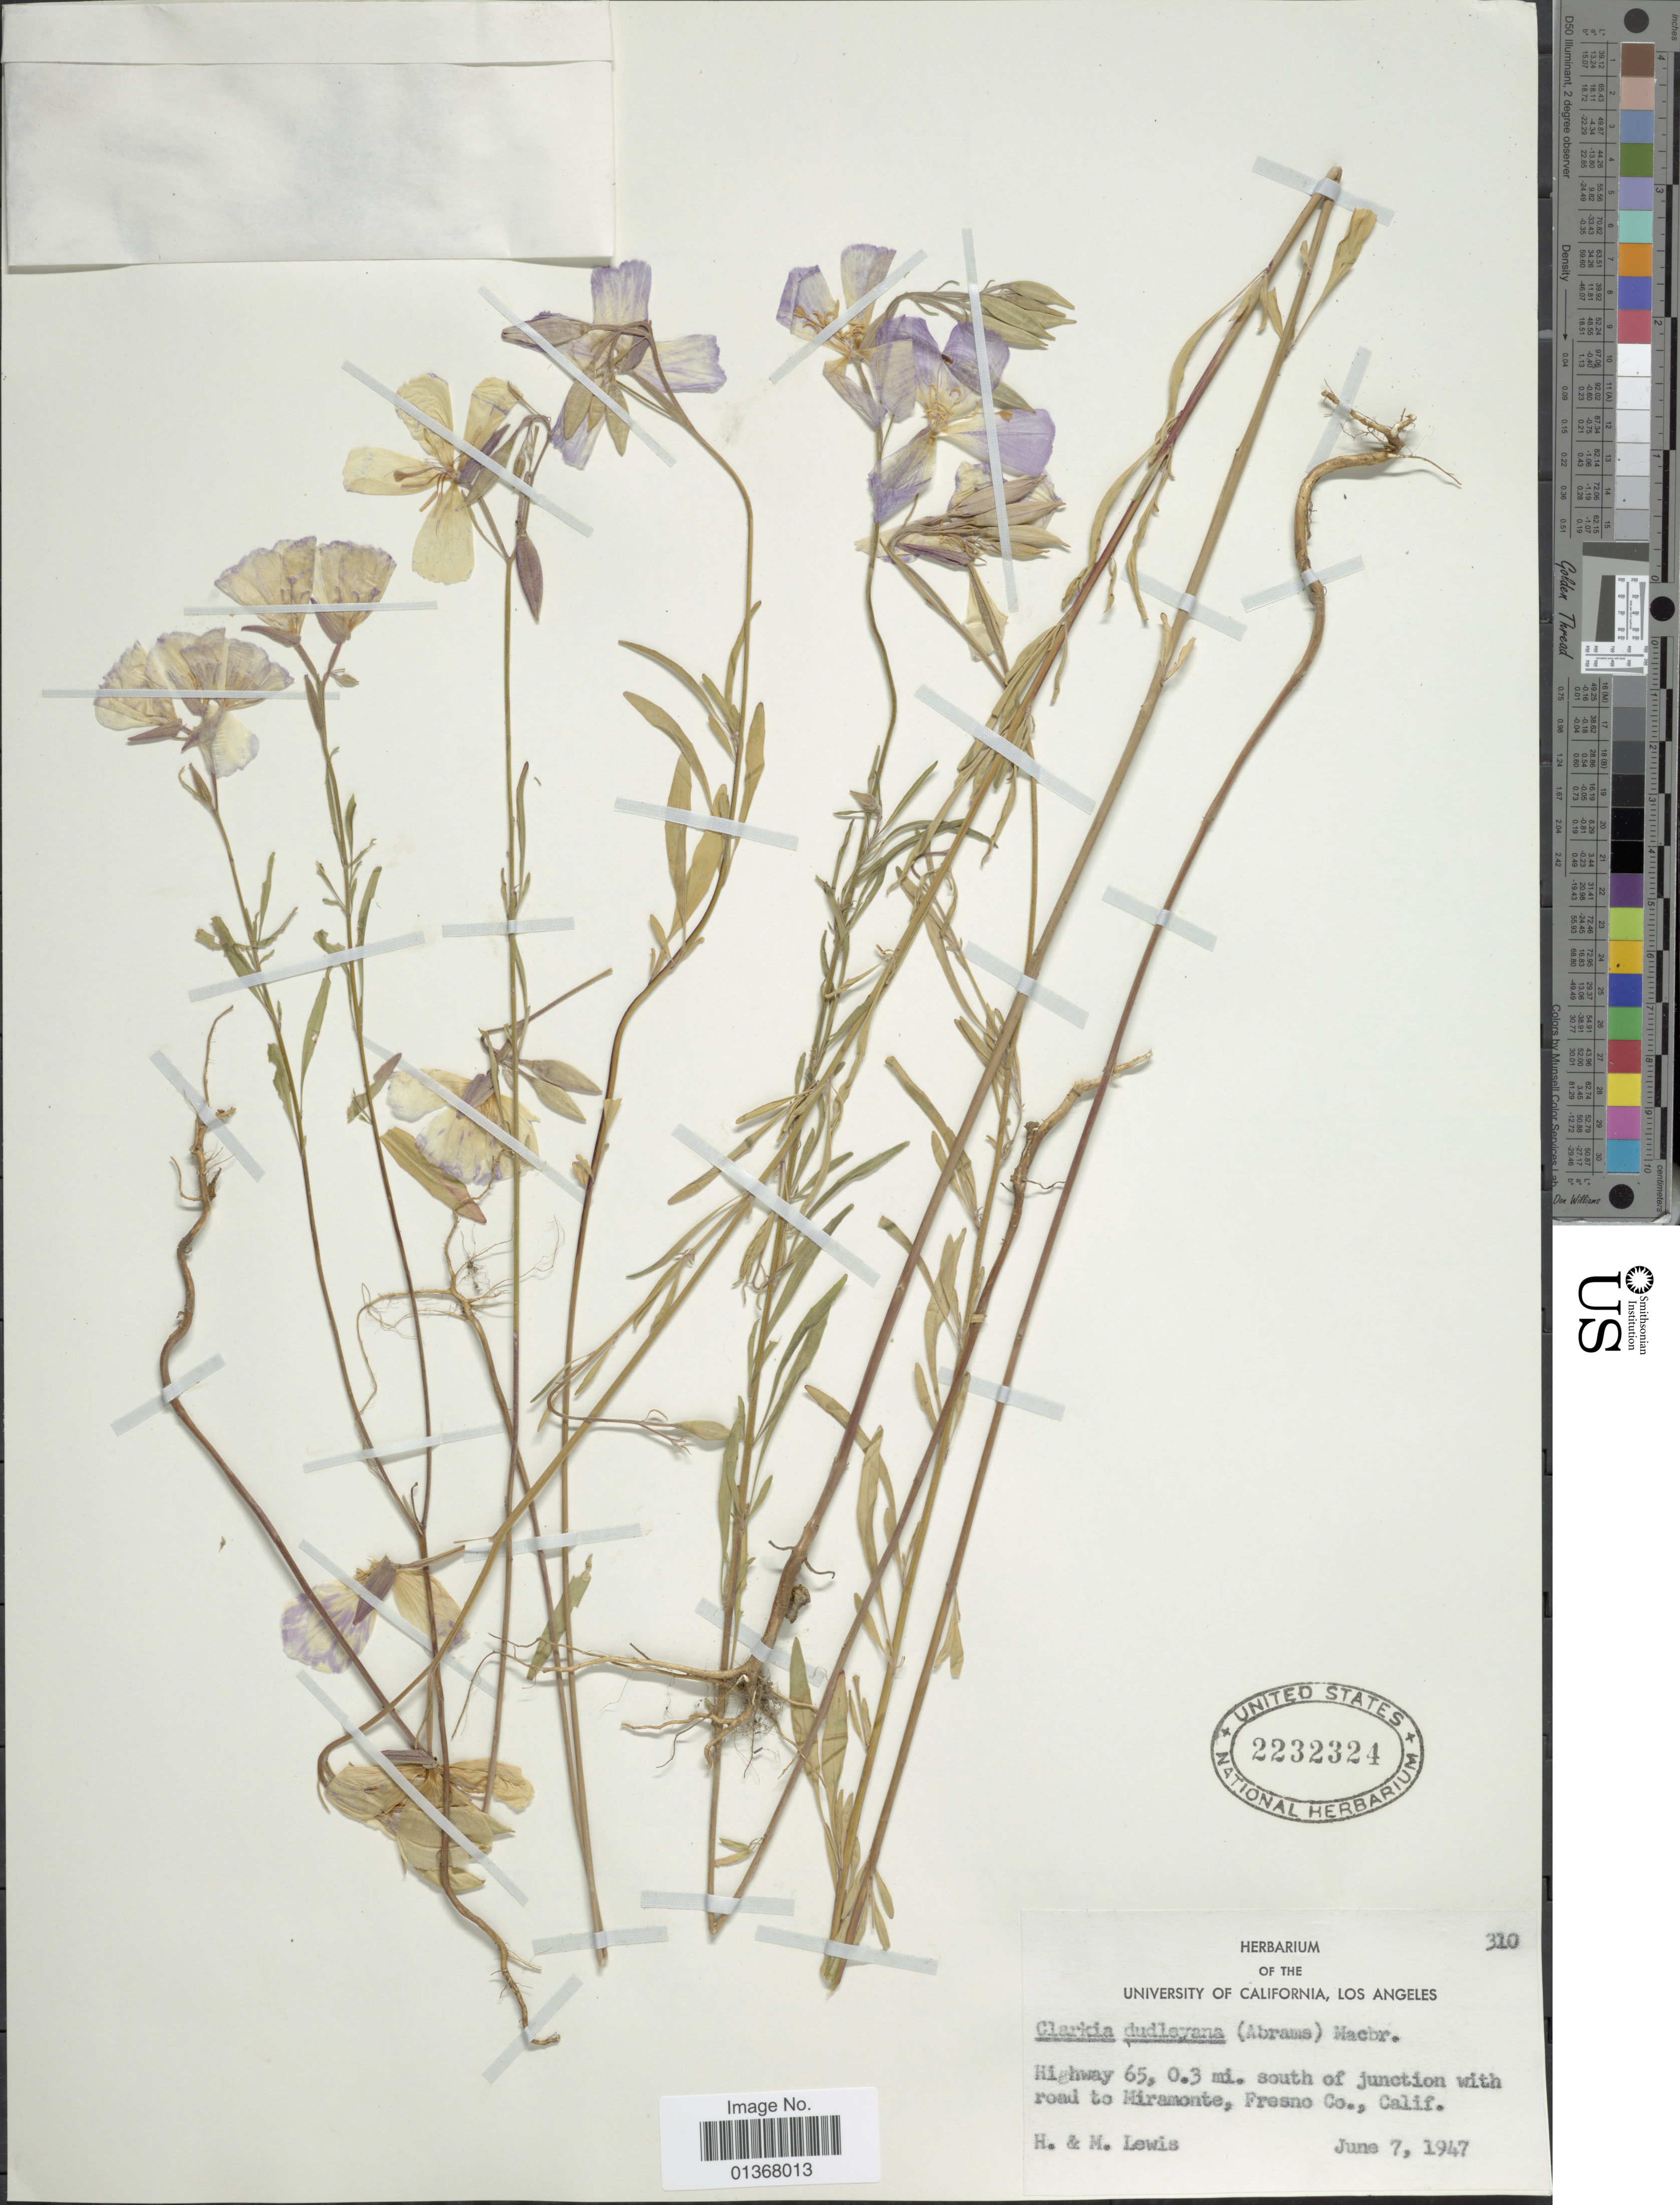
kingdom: Plantae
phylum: Tracheophyta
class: Magnoliopsida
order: Myrtales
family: Onagraceae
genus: Clarkia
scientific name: Clarkia dudleyana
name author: (Abrams) J.F. Macbr.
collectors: H. Lewis & M. Lewis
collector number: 310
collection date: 1947-06-07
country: United States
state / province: California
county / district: Fresno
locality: Highway 65, 0.3 mi. south of junction with road to Hiramonte, Fresno Co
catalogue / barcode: US 2232324